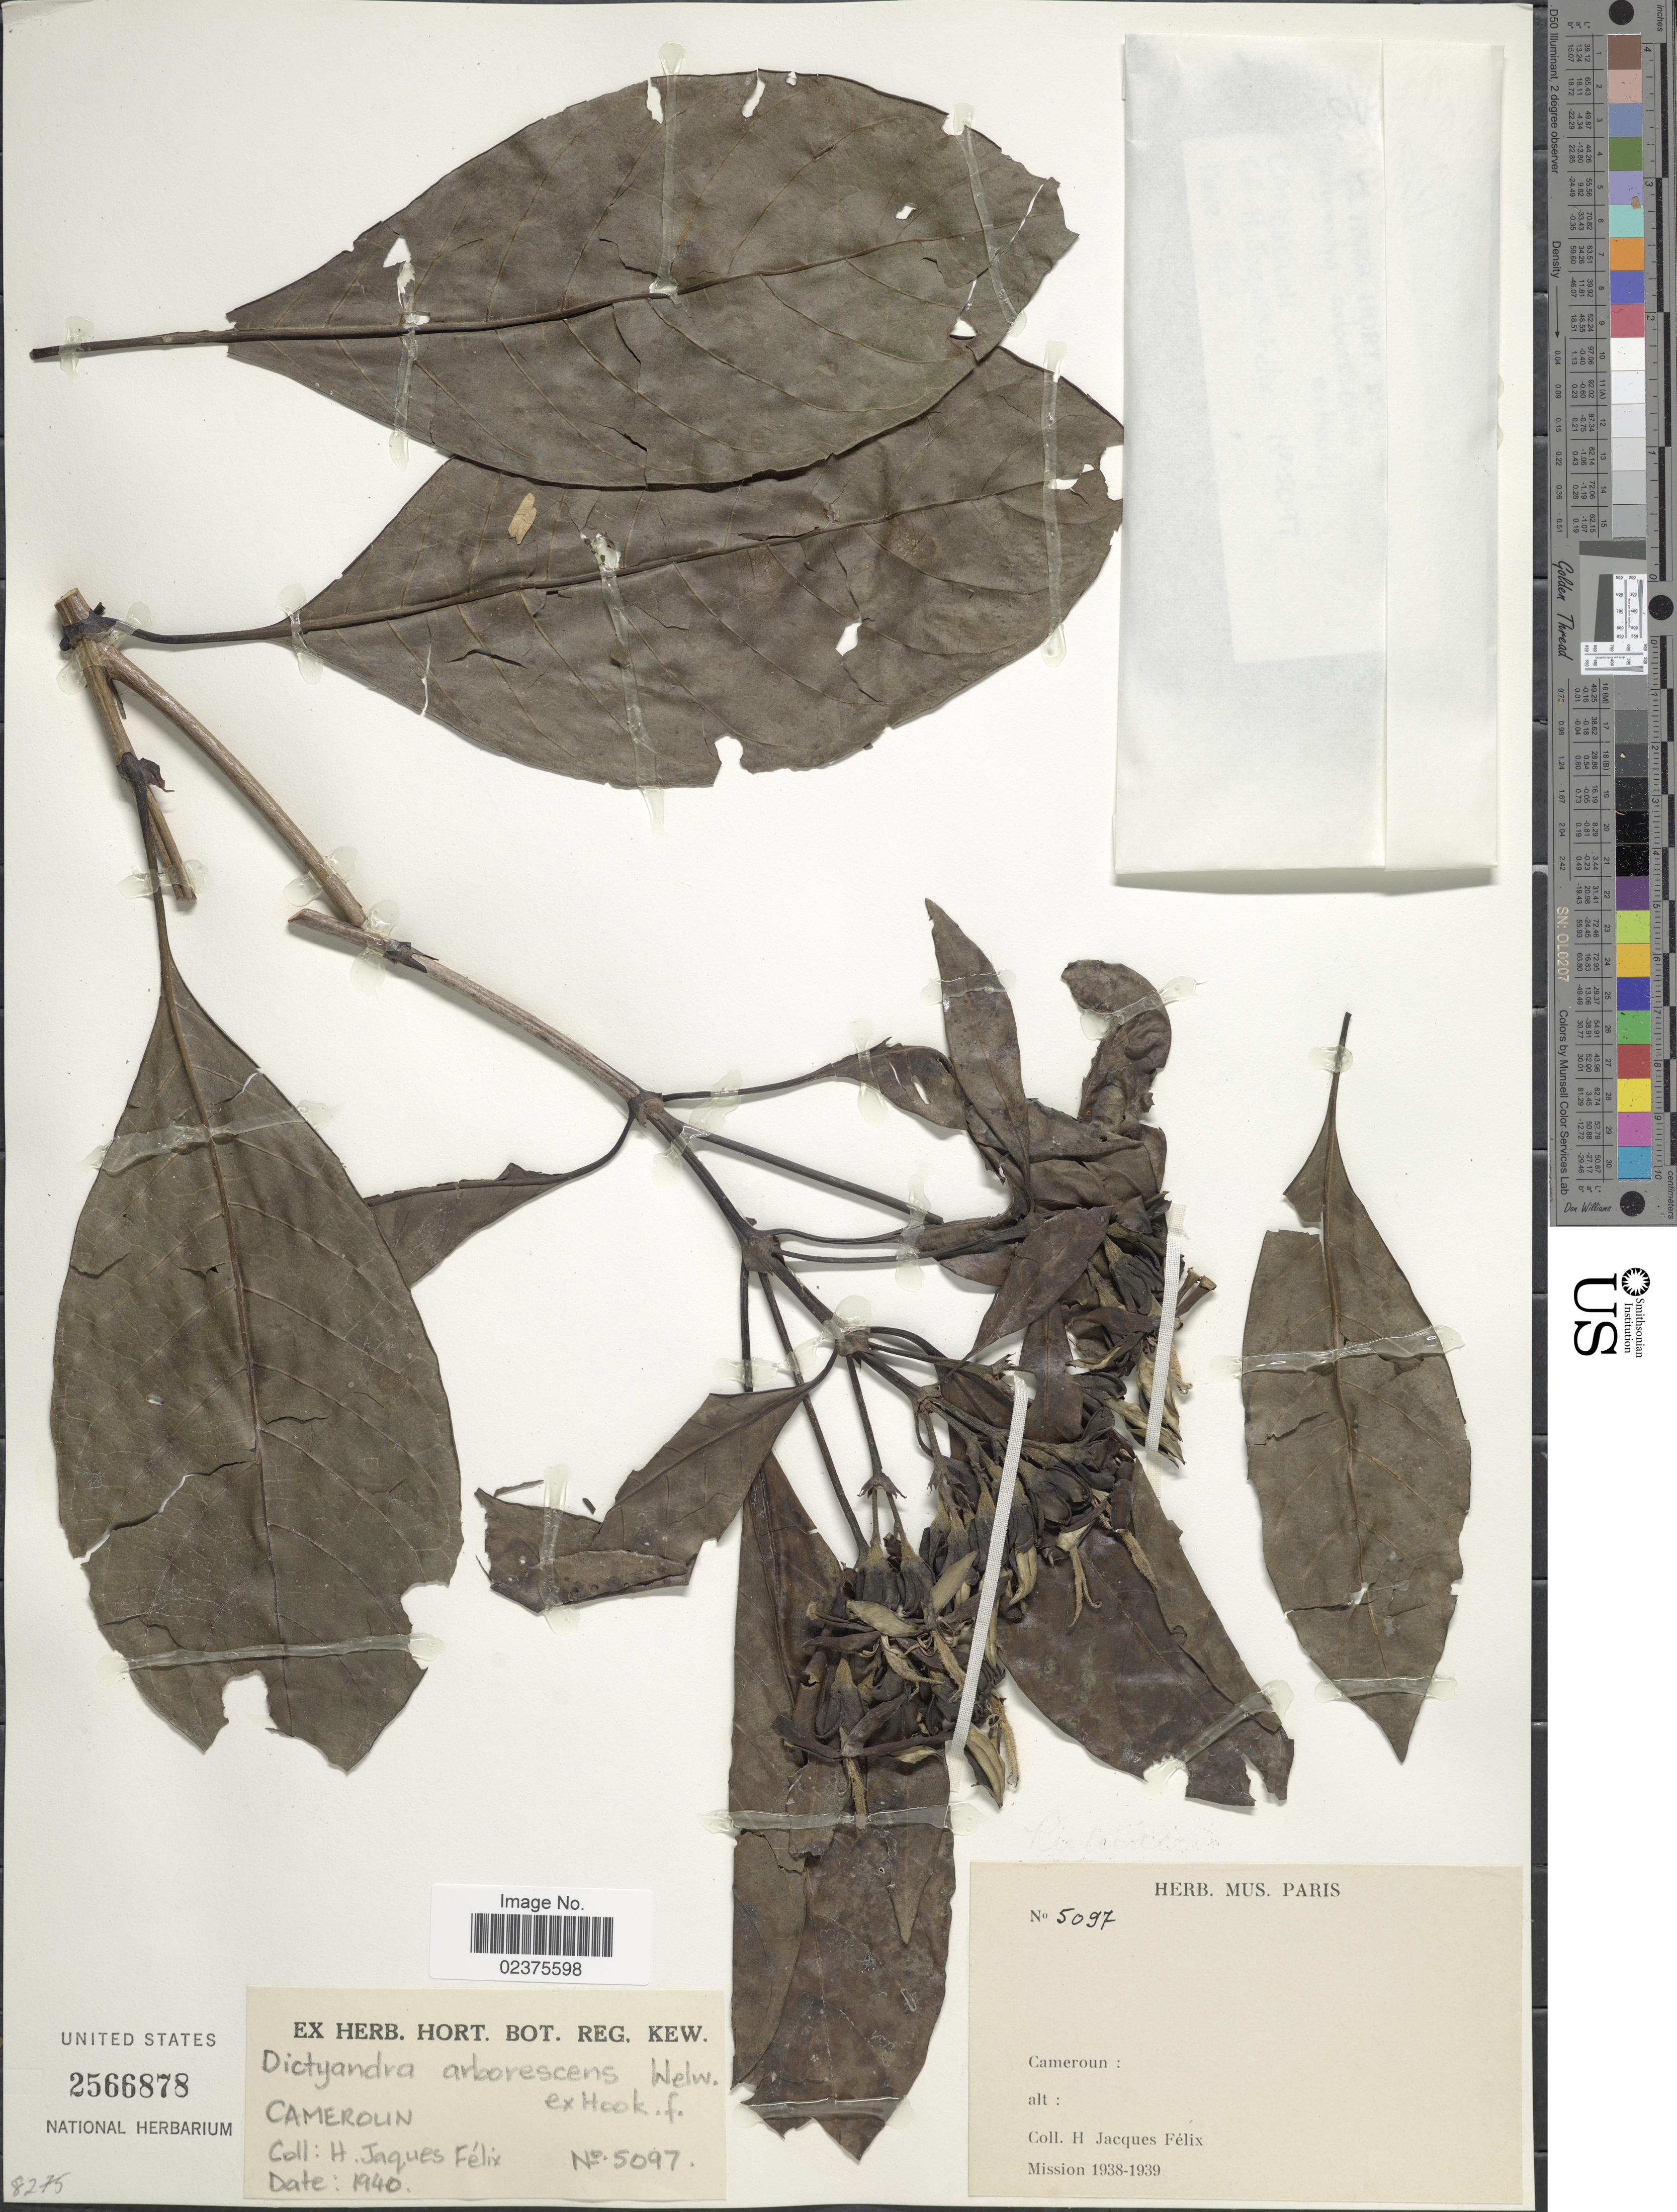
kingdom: Plantae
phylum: Tracheophyta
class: Magnoliopsida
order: Gentianales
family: Rubiaceae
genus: Dictyandra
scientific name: Dictyandra arborescens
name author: Welw. ex Hook. f.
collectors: H. Jacques-Félix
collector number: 5097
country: Cameroon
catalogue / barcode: US 2566878